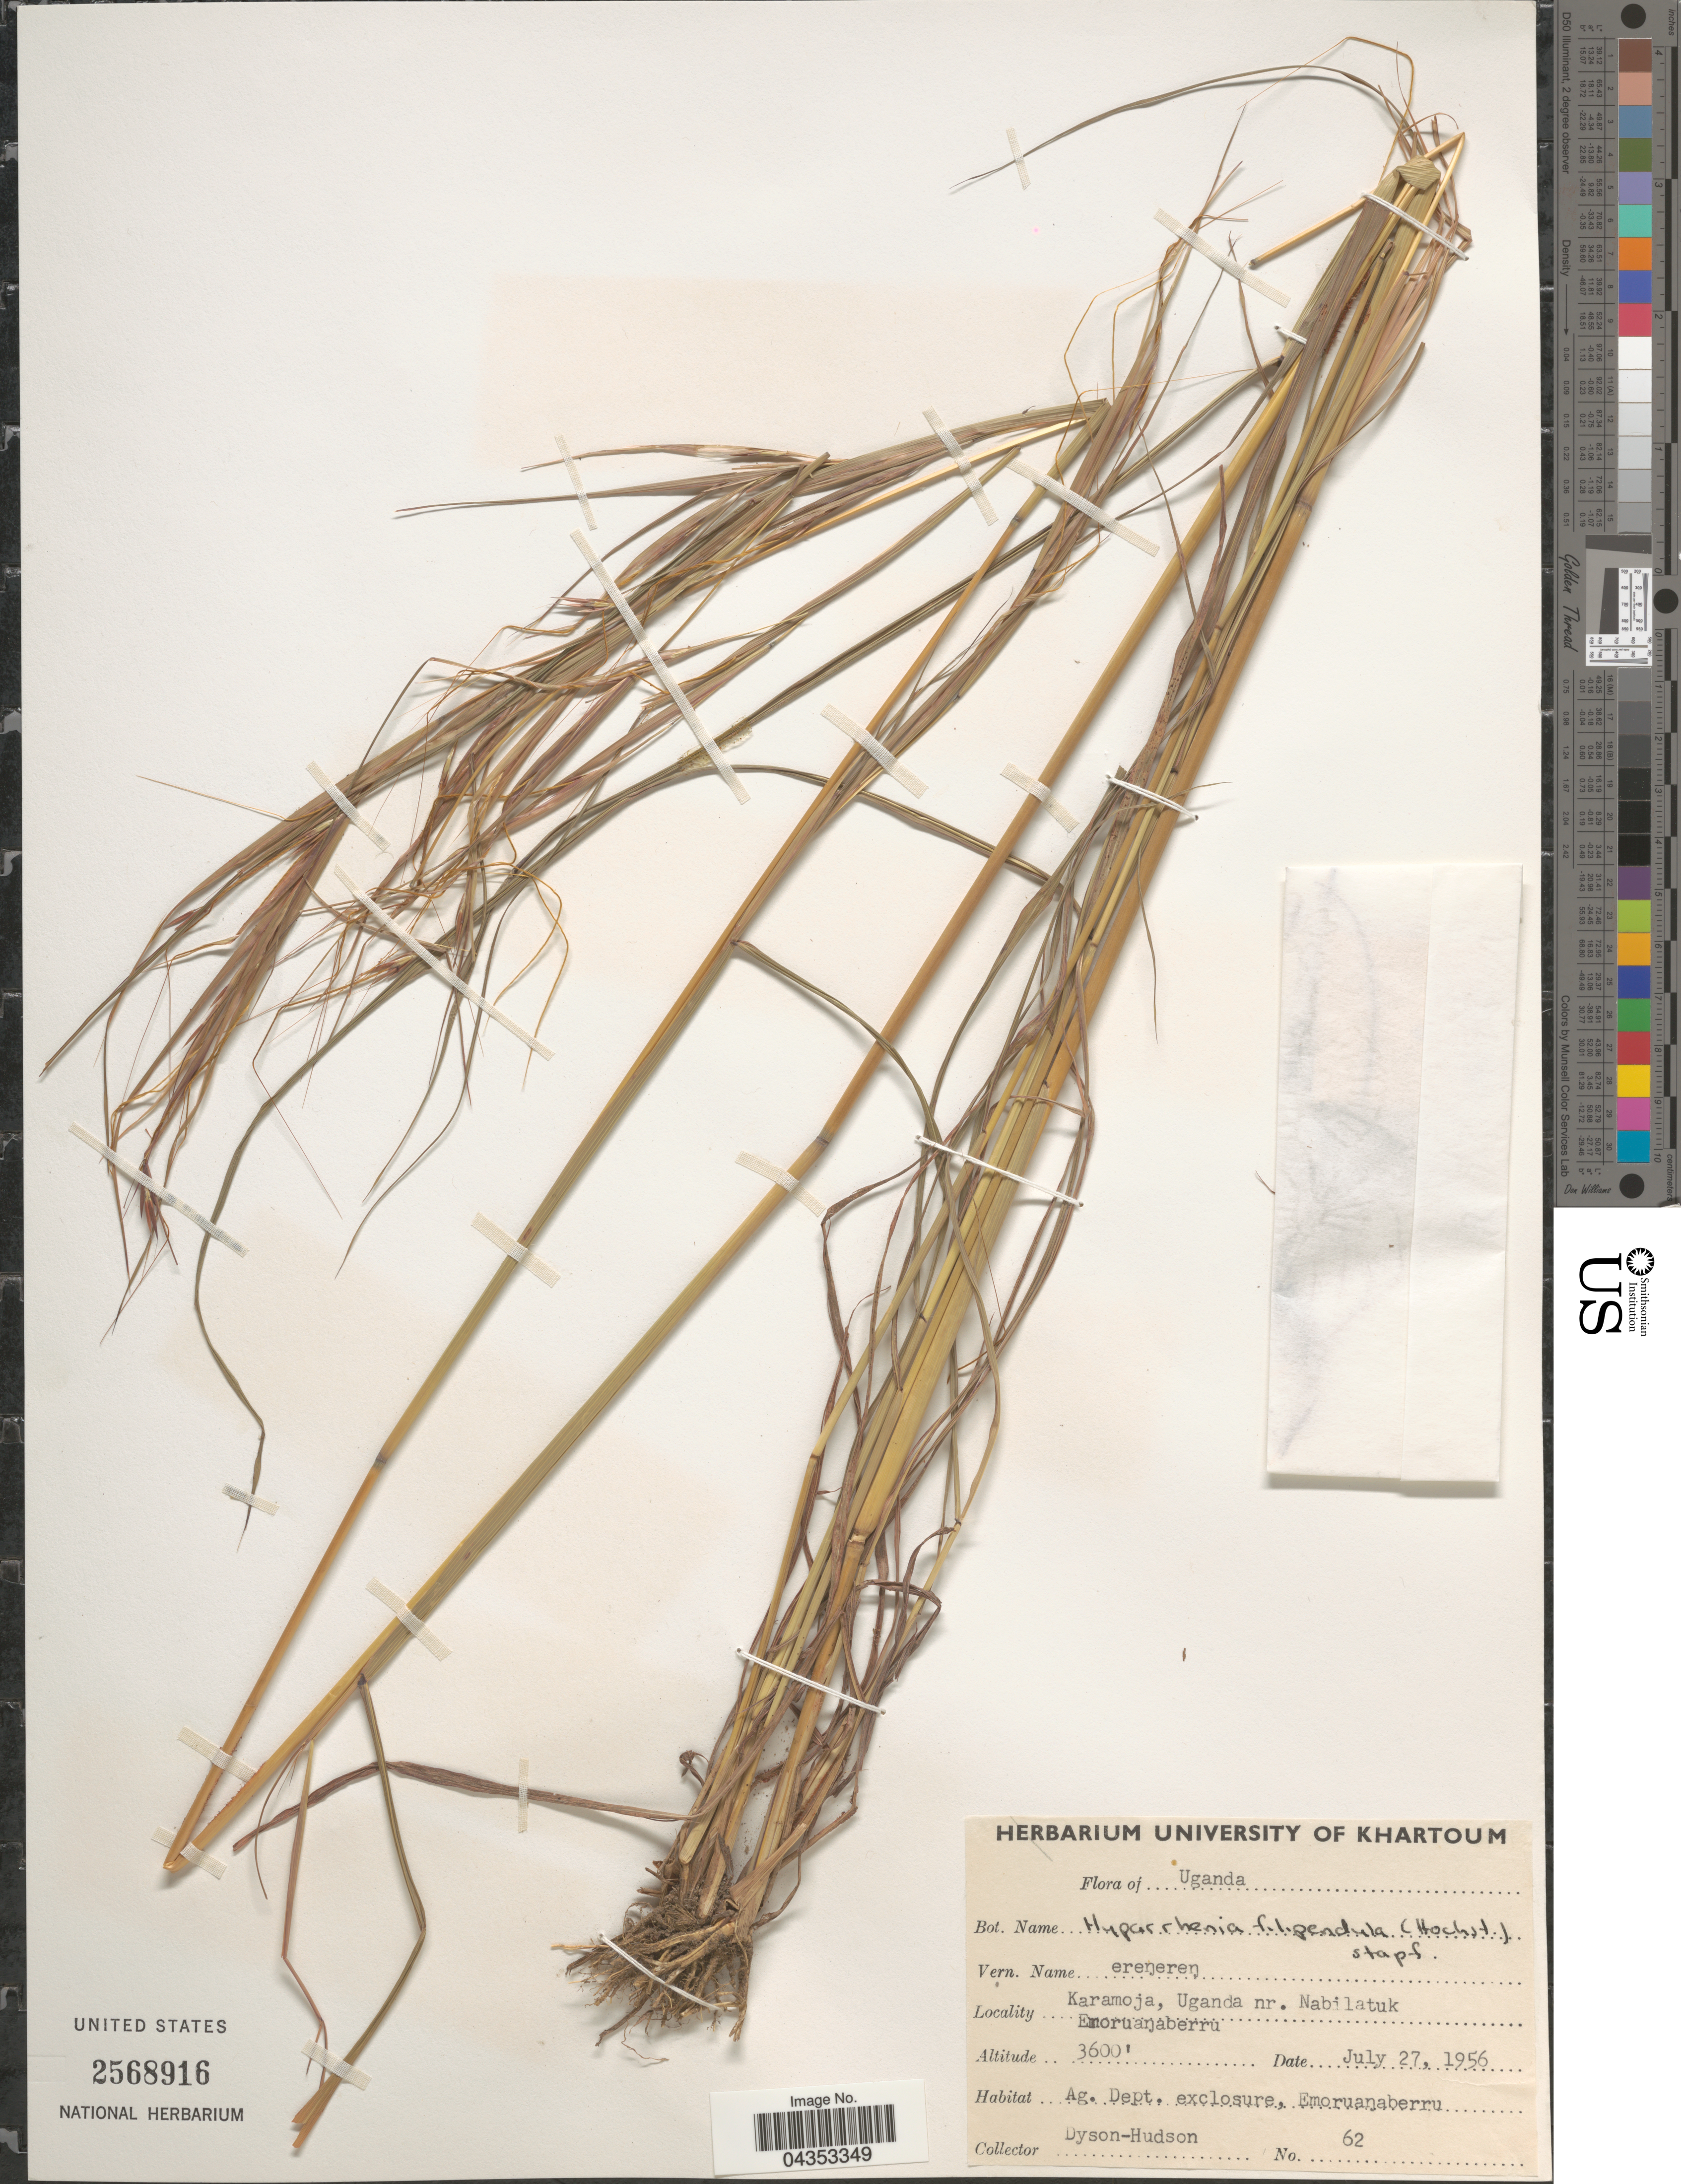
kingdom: Plantae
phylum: Tracheophyta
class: Liliopsida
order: Poales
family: Poaceae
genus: Hyparrhenia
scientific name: Hyparrhenia filipendula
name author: (Hochr.) Stapf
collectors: Dyson-Hudson, --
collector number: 62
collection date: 1956-07-27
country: Uganda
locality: Karamoja, Uganda nr. Nabilatuk Emoruanjaberru. Ag. Dept. exclosure, Emoruanaberru.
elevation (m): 1097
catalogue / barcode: US 2568916